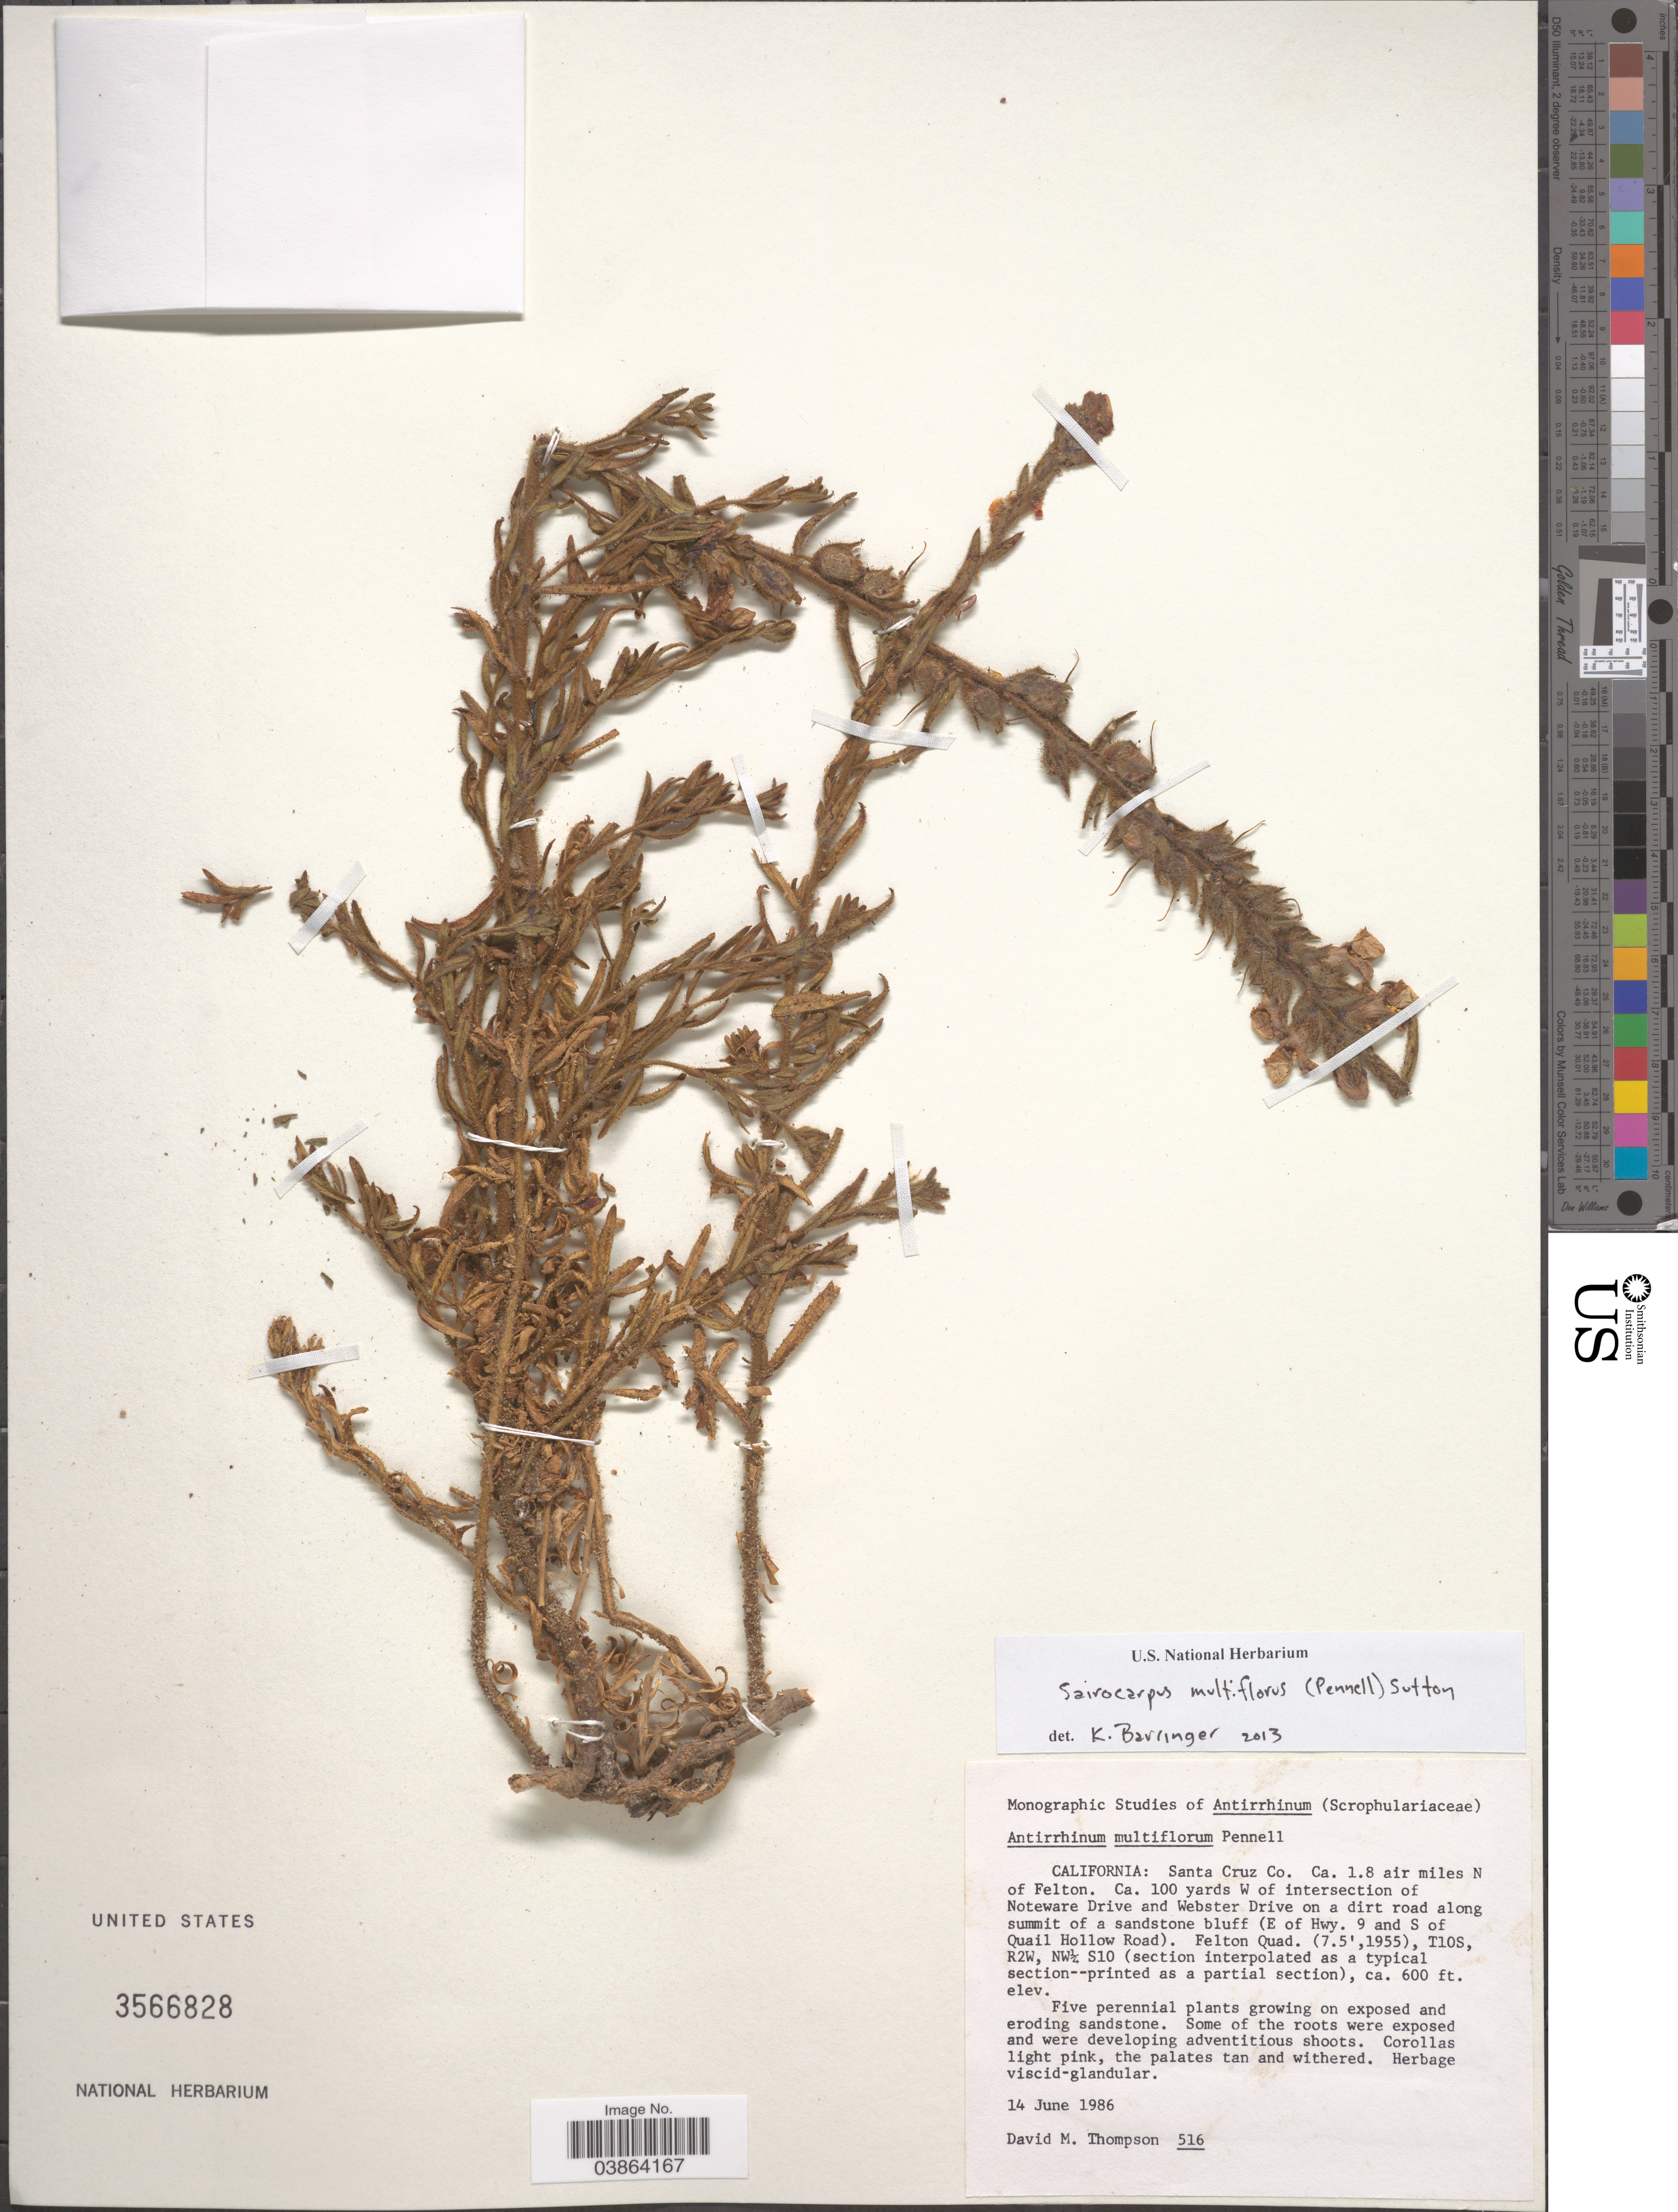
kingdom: Plantae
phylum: Tracheophyta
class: Magnoliopsida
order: Lamiales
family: Plantaginaceae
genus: Sairocarpus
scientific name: Sairocarpus multiflorus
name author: (Pennell) D.A. Sutton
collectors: D. M. Thompson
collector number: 516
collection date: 1986-06-14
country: United States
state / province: California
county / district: Santa Cruz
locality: Santa Cruz Co. Ca. 1.8 air miles N of Felton. Ca. 100 yards W of intersection of Noteware Drive and Webster Drive on a dirt road along summit of a sandstone bluff (E of Hwy. 9 and S of Quail Hollow Road). Felton Quad. T10S, R2W, NW¼ S10.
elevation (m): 183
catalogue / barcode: US 3566828